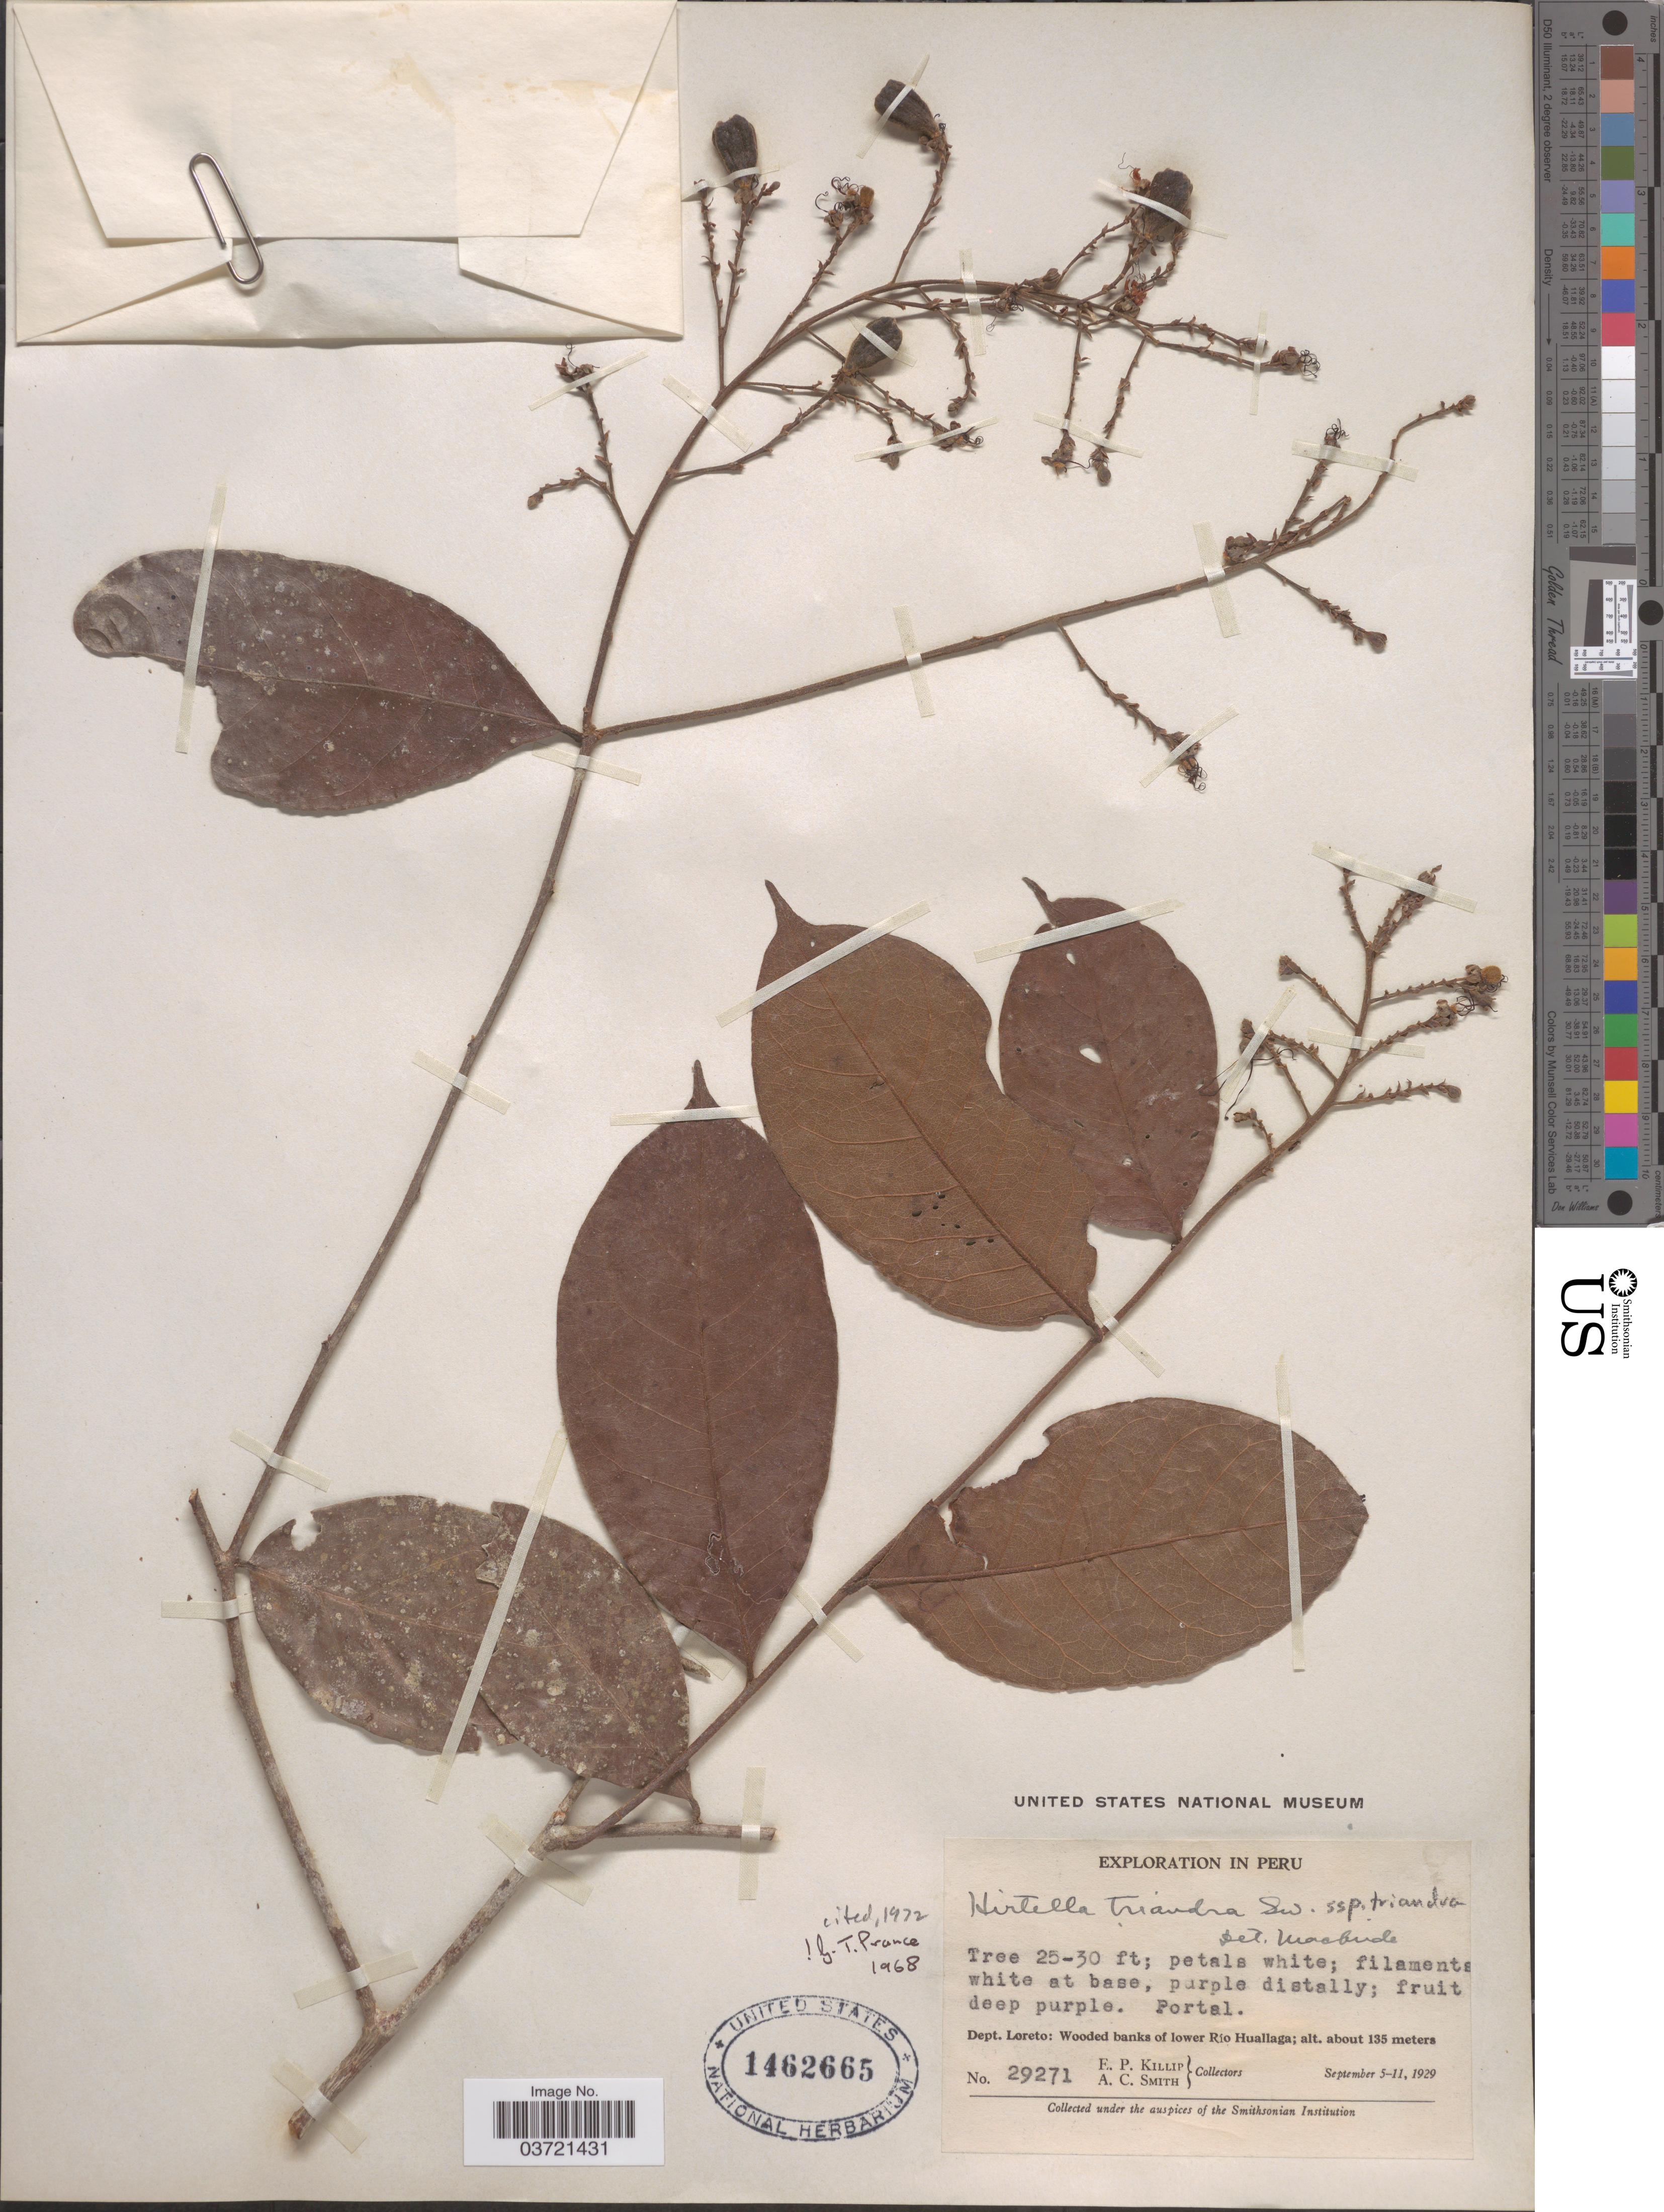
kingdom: Plantae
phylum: Tracheophyta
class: Magnoliopsida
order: Malpighiales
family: Chrysobalanaceae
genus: Hirtella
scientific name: Hirtella triandra subsp. triandra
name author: Sw.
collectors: E. P. Killip & A. C. Smith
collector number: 29271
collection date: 1929-09-05/1929-09-11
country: Peru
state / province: Loreto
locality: Dept. Loreto: Wooded banks of lower Río Huallaga.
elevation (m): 135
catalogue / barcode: US 1462665